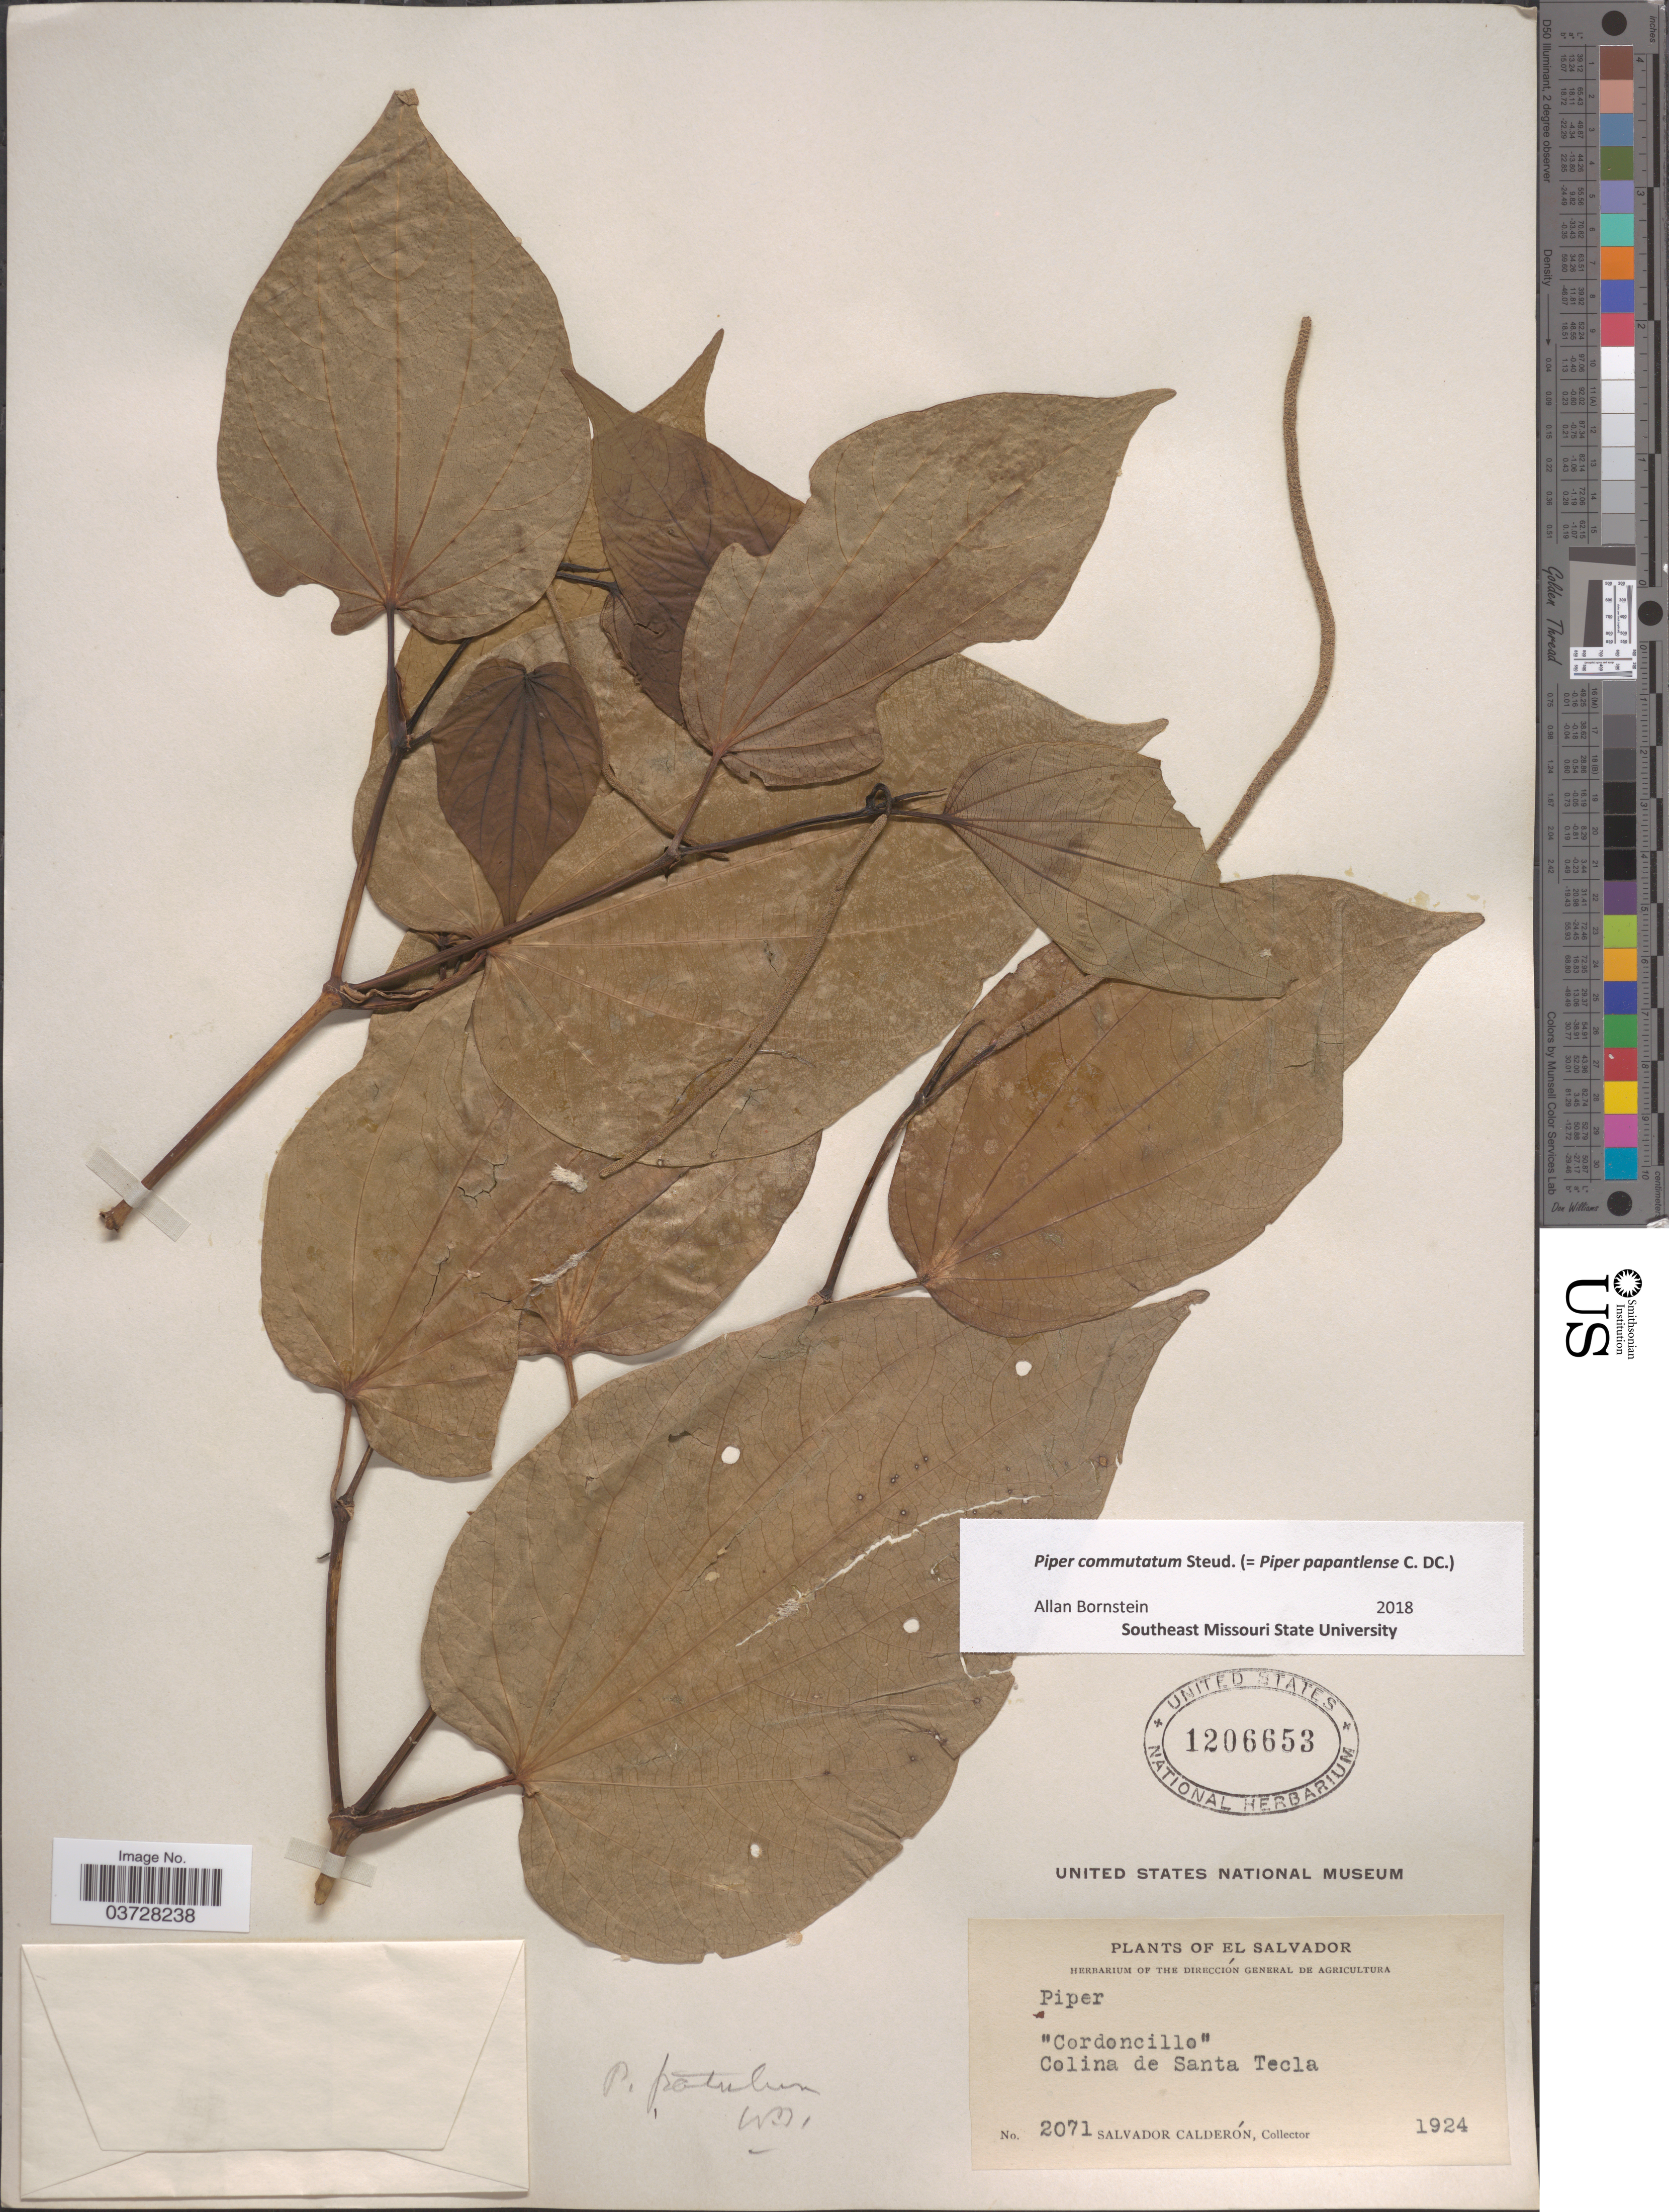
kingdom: Plantae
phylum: Tracheophyta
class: Magnoliopsida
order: Piperales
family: Piperaceae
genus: Piper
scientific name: Piper commutatum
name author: Steud.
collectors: S. Calderón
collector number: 2071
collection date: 1924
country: El Salvador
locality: Colina de Santa Tecla.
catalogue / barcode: US 1206653